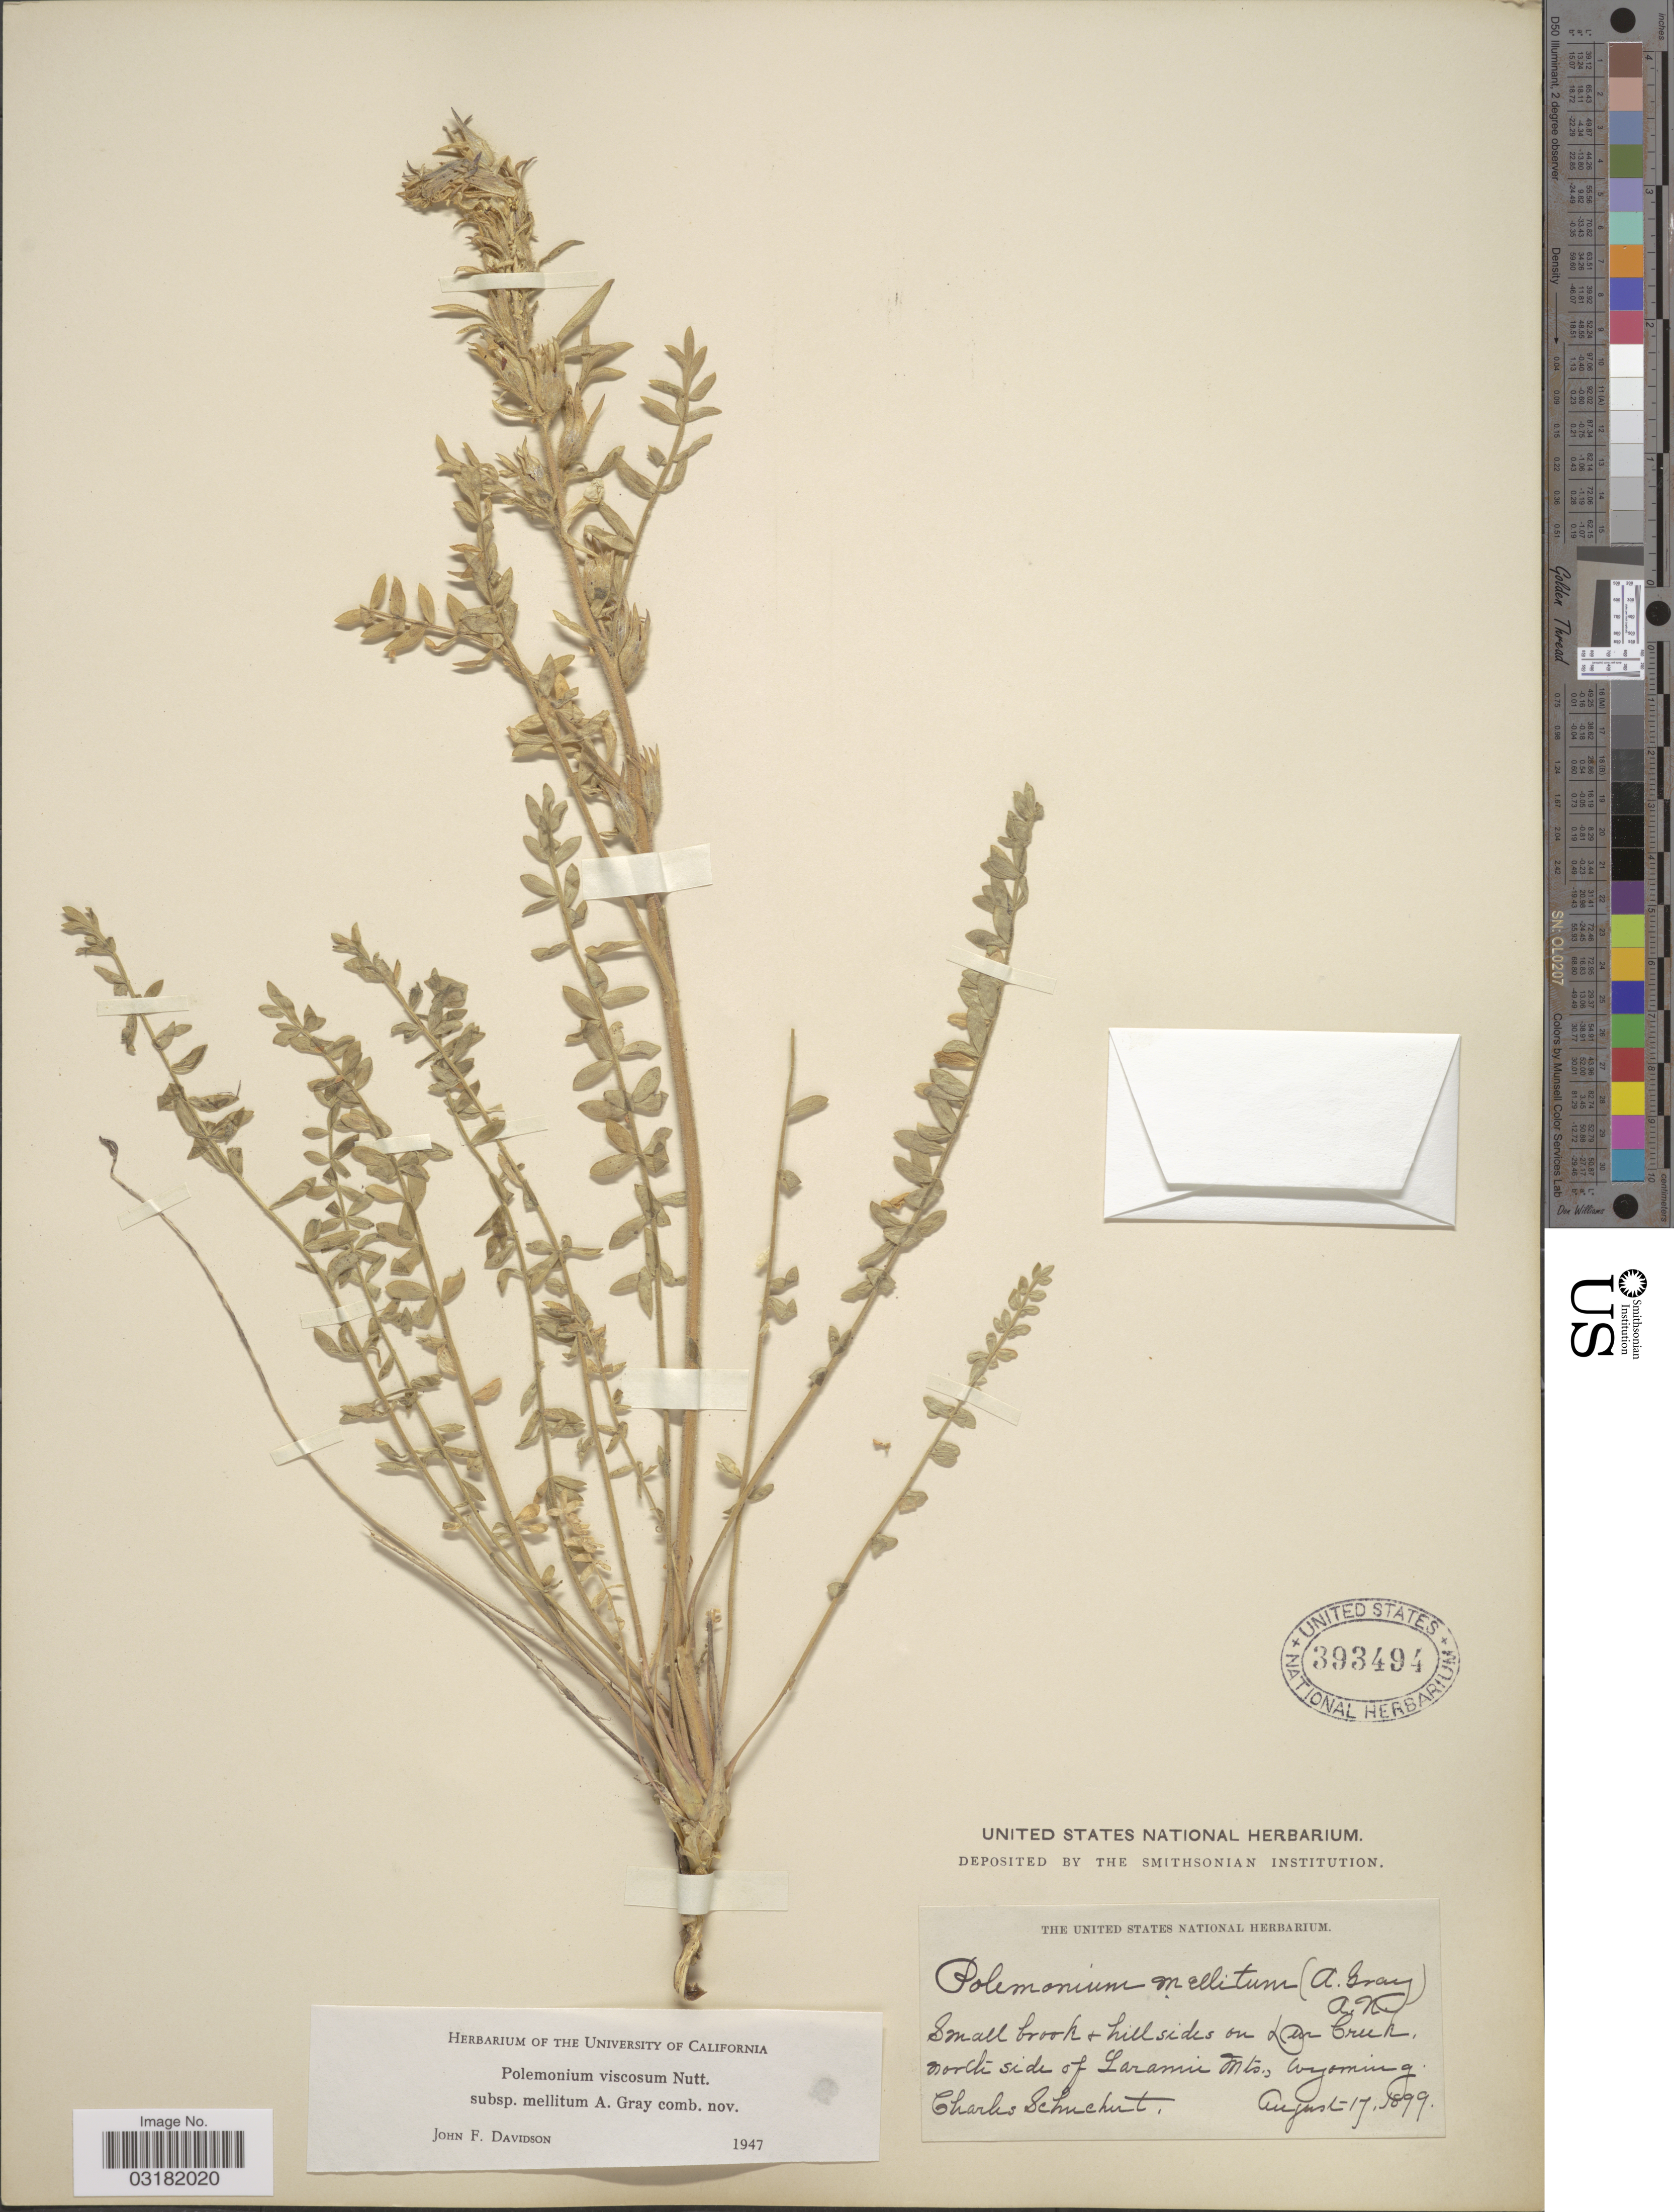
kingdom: Plantae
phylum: Tracheophyta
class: Magnoliopsida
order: Ericales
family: Polemoniaceae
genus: Polemonium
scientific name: Polemonium viscosum subsp. mellitum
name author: (A. Gray) J.F. Davidson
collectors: C. Schuchert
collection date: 1899-08-17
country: United States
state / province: Wyoming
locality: Small brook & hillsides on Deer Creek, north side of Laramie Mts.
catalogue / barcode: US 393494